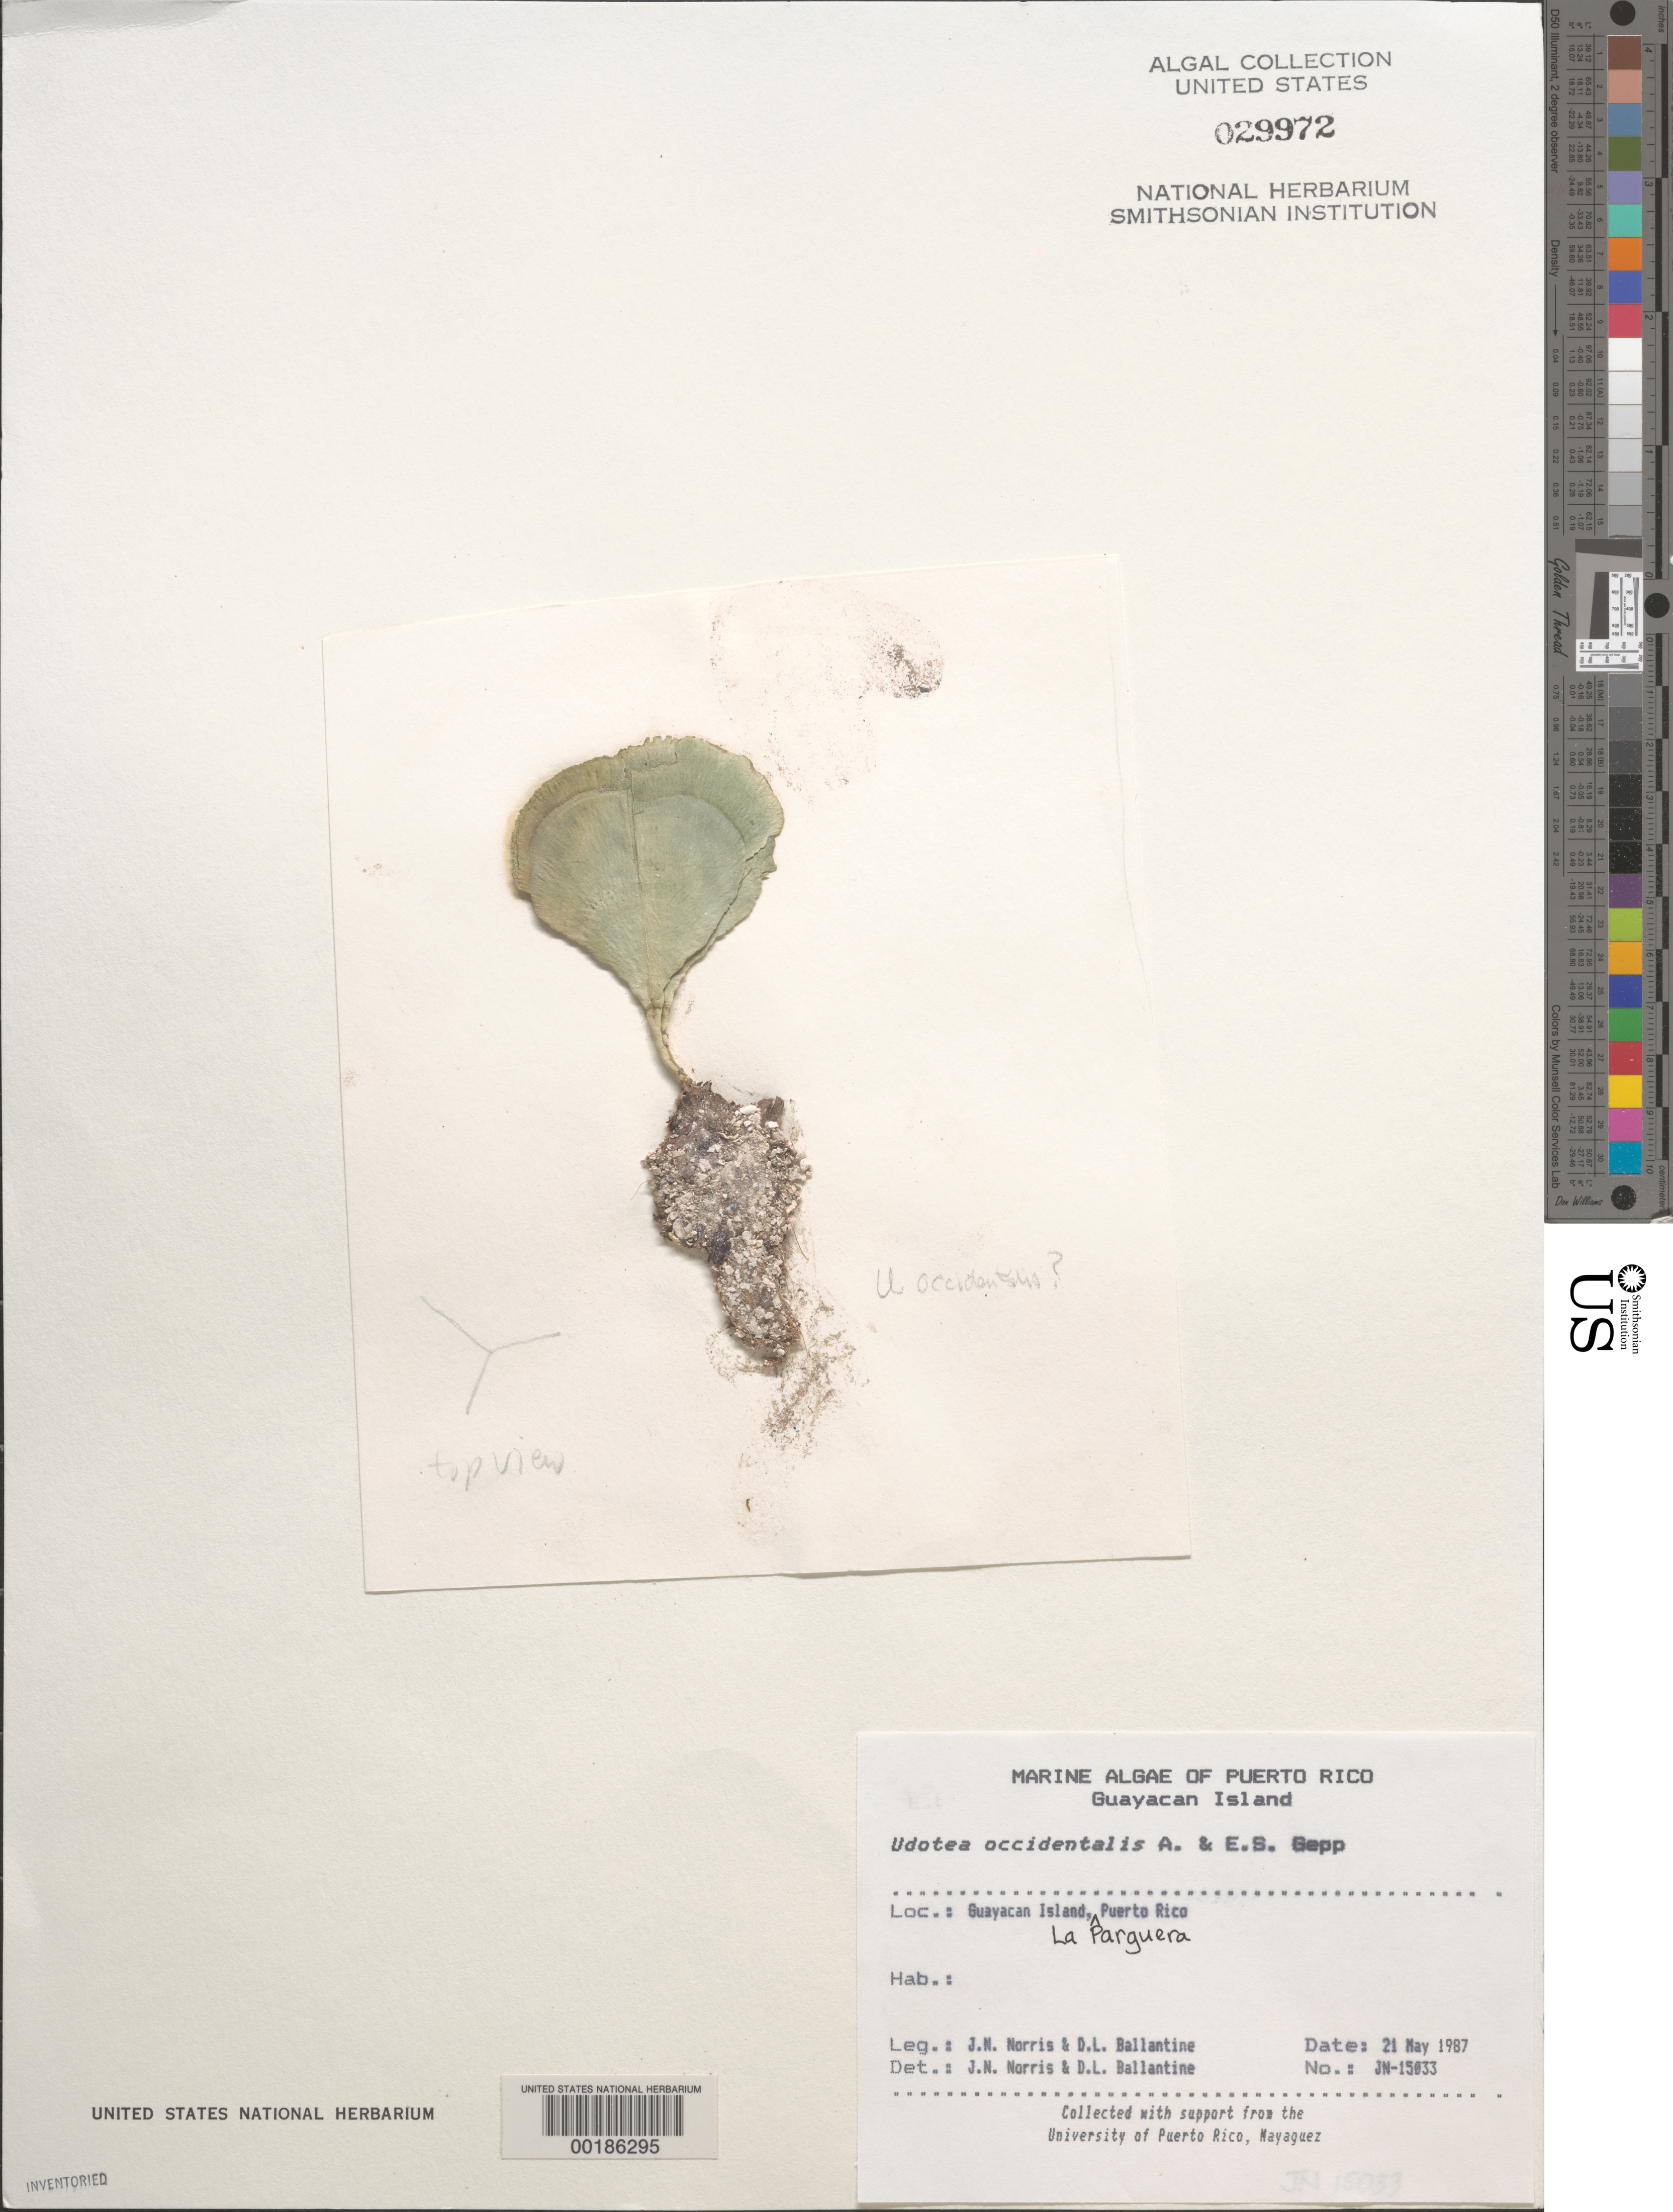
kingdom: Plantae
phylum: Chlorophyta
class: Ulvophyceae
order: Bryopsidales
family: Udoteaceae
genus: Udotea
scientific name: Udotea occidentalis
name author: A. Gepp & E. Gepp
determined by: Norris, J. N.; Ballantine, D. L.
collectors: J. N. Norris & D.L. Ballantine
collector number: JN-15033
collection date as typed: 21 May 1987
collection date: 1987-05-21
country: Puerto Rico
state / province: Lajas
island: Guayacan Island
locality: La Parguera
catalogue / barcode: US 29972